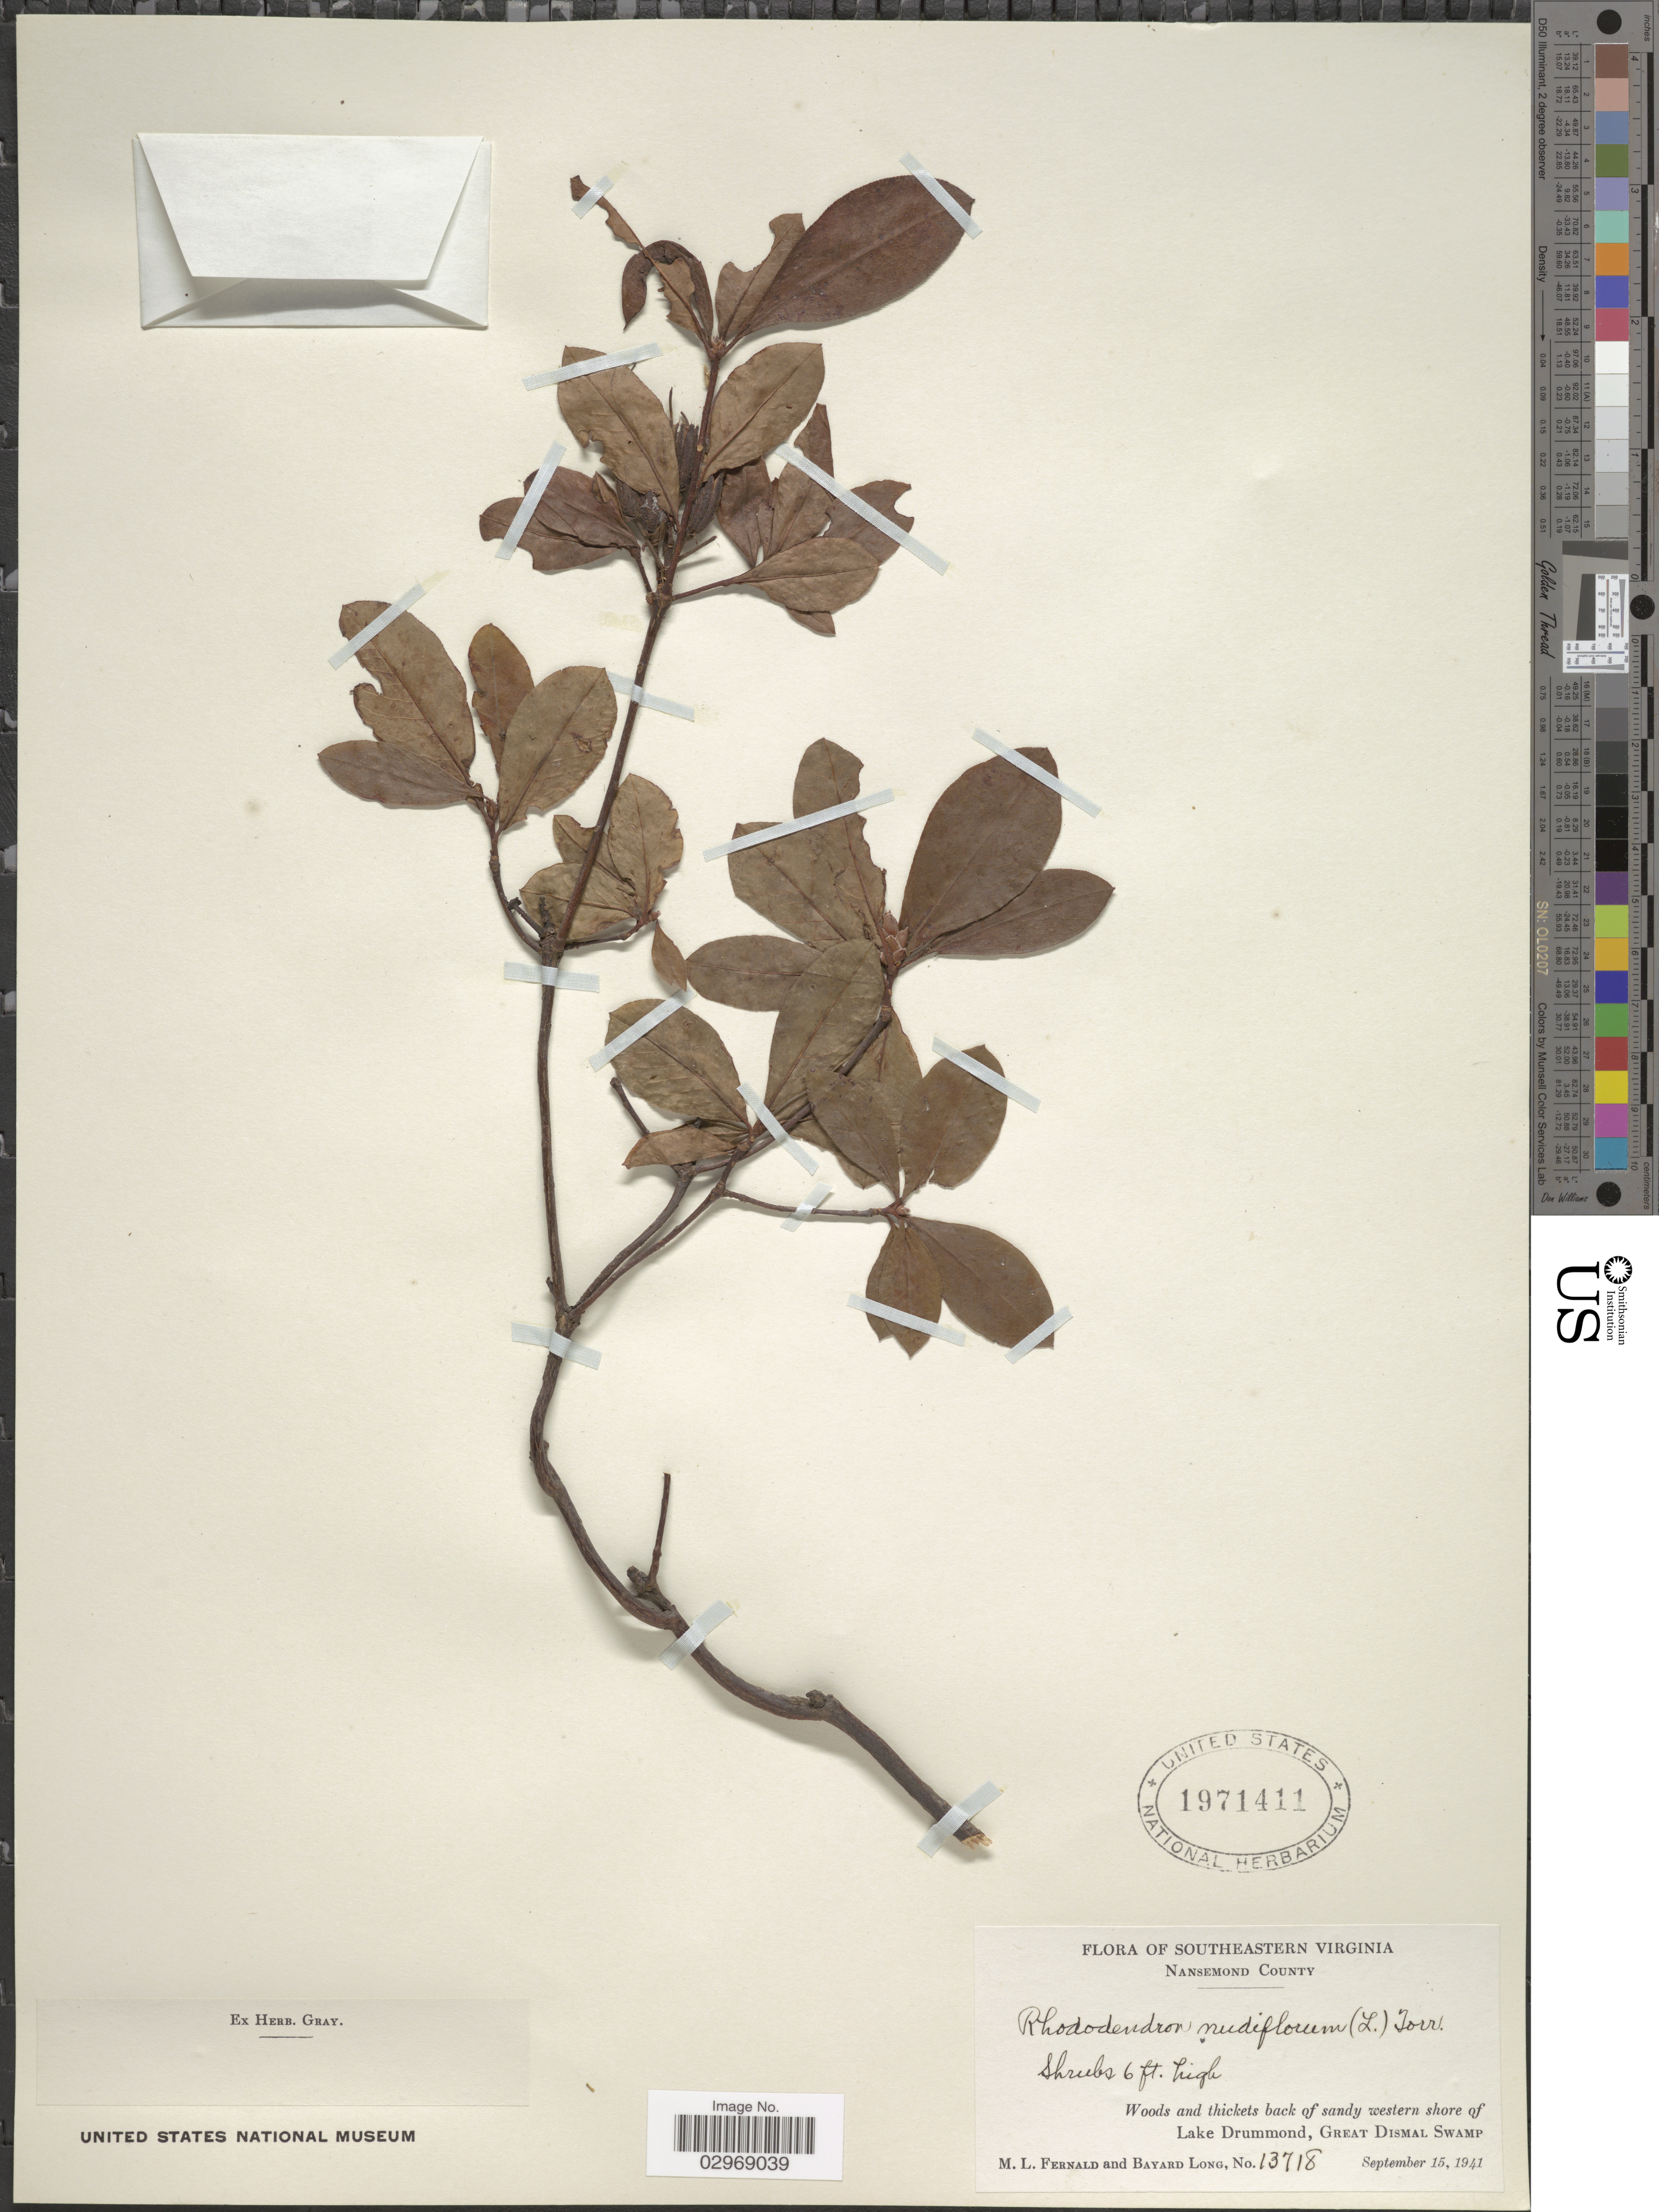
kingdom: Plantae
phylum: Tracheophyta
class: Magnoliopsida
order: Ericales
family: Ericaceae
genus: Rhododendron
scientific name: Rhododendron nudiflorum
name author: Torr.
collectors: M. L. Fernald & B. Long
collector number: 13718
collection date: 1941-09-15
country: United States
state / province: Virginia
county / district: City of Suffolk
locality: Southeastern Virginia. Nansemond County. Woods and thickets back of sandy western shore of Lake Drummond, Great Dismal Swamp.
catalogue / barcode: US 1971411